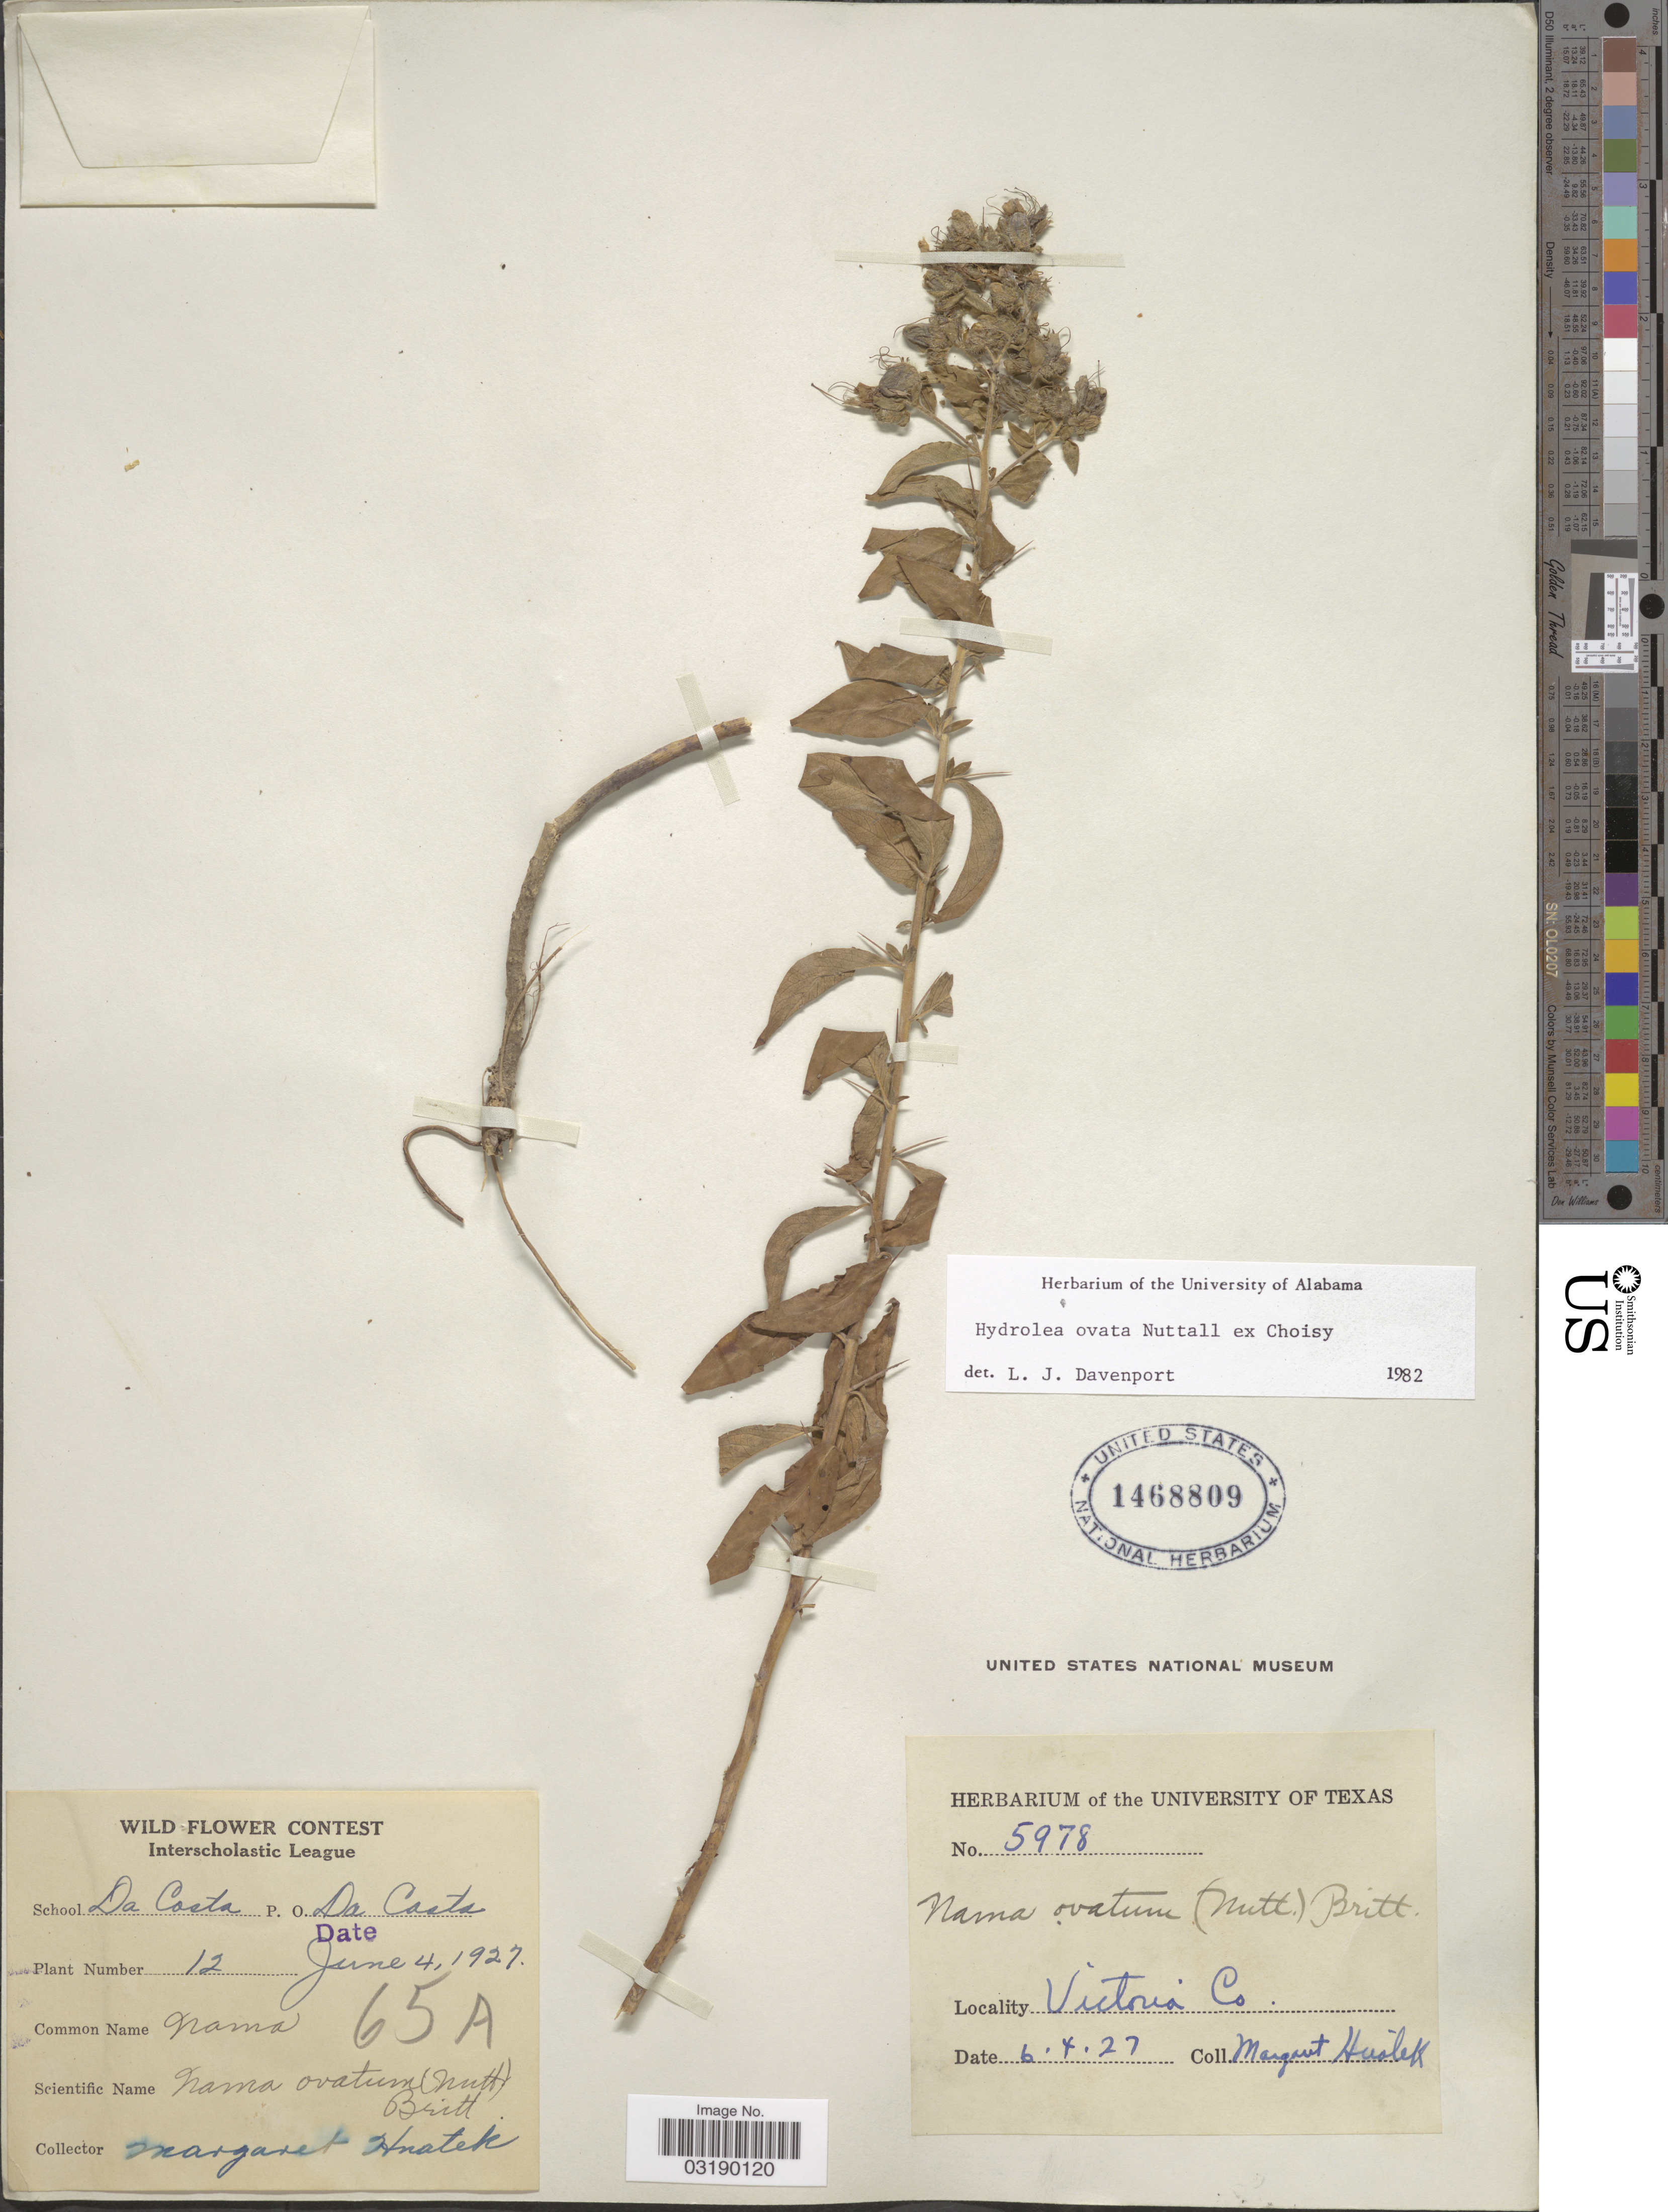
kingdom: Plantae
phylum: Tracheophyta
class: Magnoliopsida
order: Solanales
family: Hydroleaceae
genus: Hydrolea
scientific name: Hydrolea ovata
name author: Nutt. ex Choisy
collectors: M. Huatek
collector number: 5978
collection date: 1927-06-04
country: United States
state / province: Texas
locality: Victoria Co.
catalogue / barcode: US 1468809